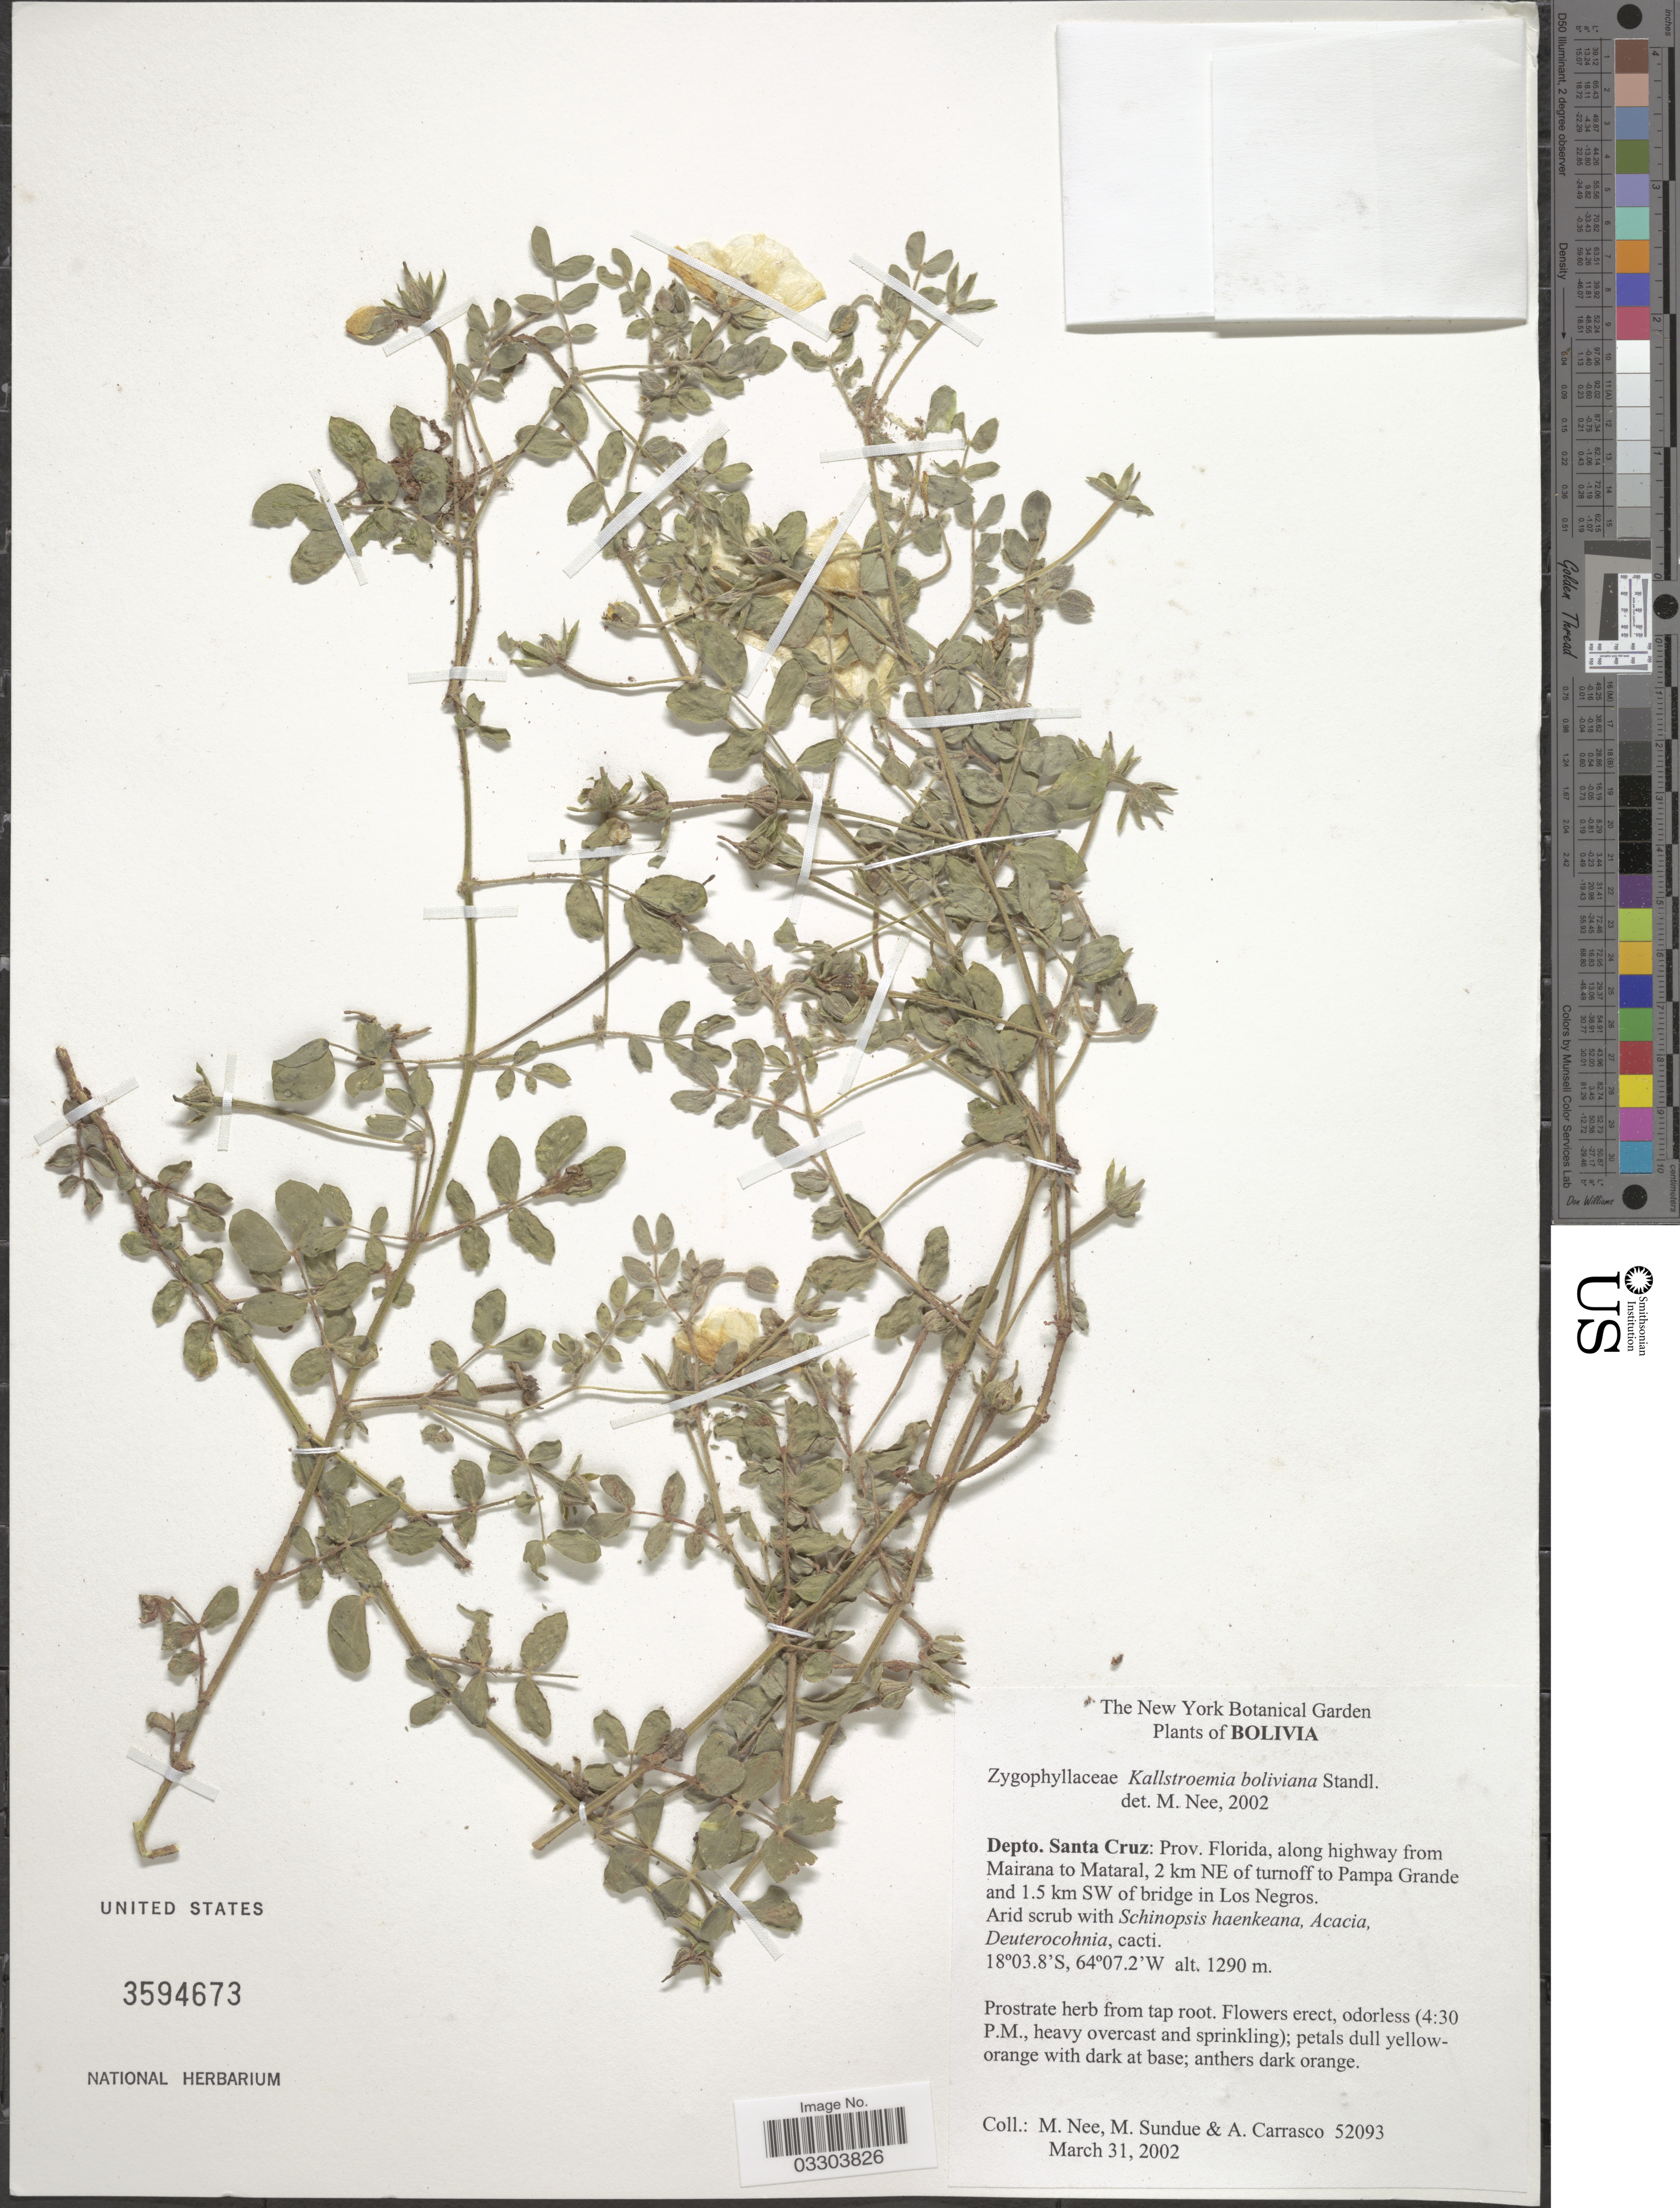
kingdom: Plantae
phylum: Tracheophyta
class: Magnoliopsida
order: Zygophyllales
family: Zygophyllaceae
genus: Kallstroemia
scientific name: Kallstroemia boliviana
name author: Standl.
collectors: M. Nee, M. Sundue & A. Carrasco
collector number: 52093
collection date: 2002-03-31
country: Bolivia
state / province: Santa Cruz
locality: Depto. Santa Cruz: Prov. Florida, along highway from Mairana to Mataral, 2 km NE of turnoff to Pampa Grande and 1.5 km SW of bridge in Los Negros.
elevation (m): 1290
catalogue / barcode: US 3594673